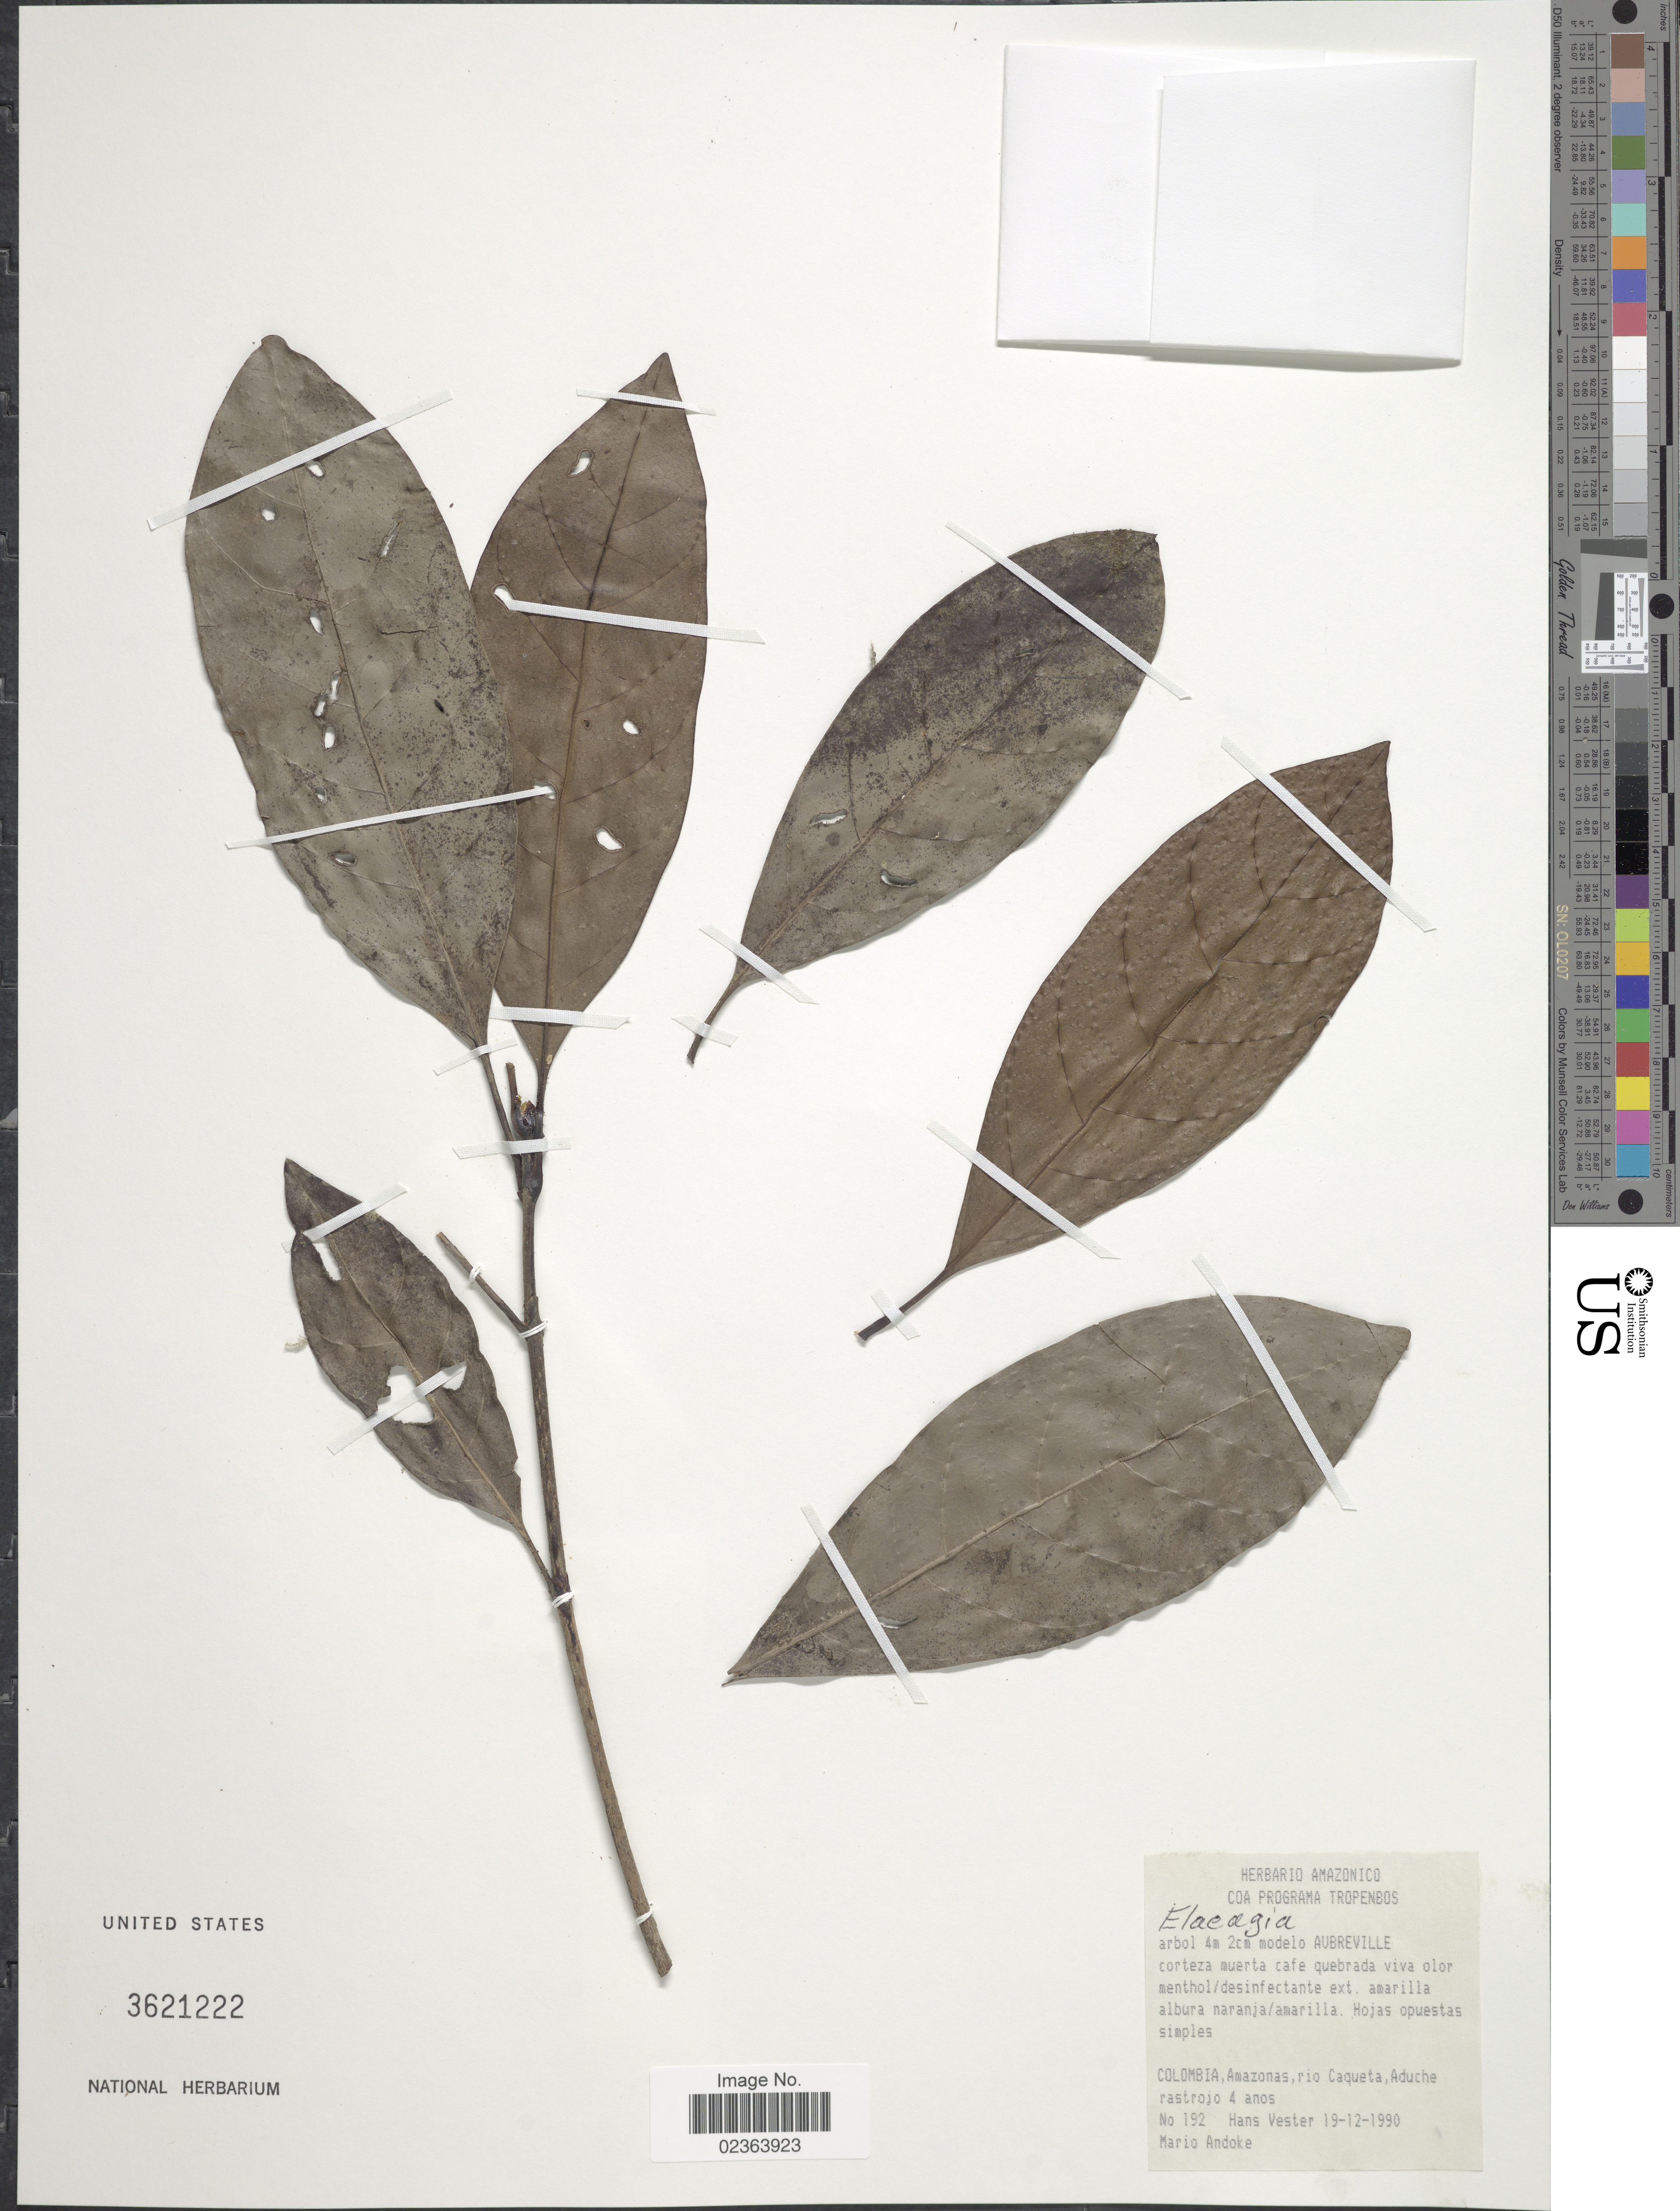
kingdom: Plantae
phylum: Tracheophyta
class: Magnoliopsida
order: Gentianales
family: Rubiaceae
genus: Elaeagia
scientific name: Elaeagia sp.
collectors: H. Vester & M. Andoke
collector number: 192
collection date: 1990-12-19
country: Colombia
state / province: Amazônas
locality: Amazonas, rio Caqueta, Aduche rastrojo 4 anos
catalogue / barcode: US 3621222